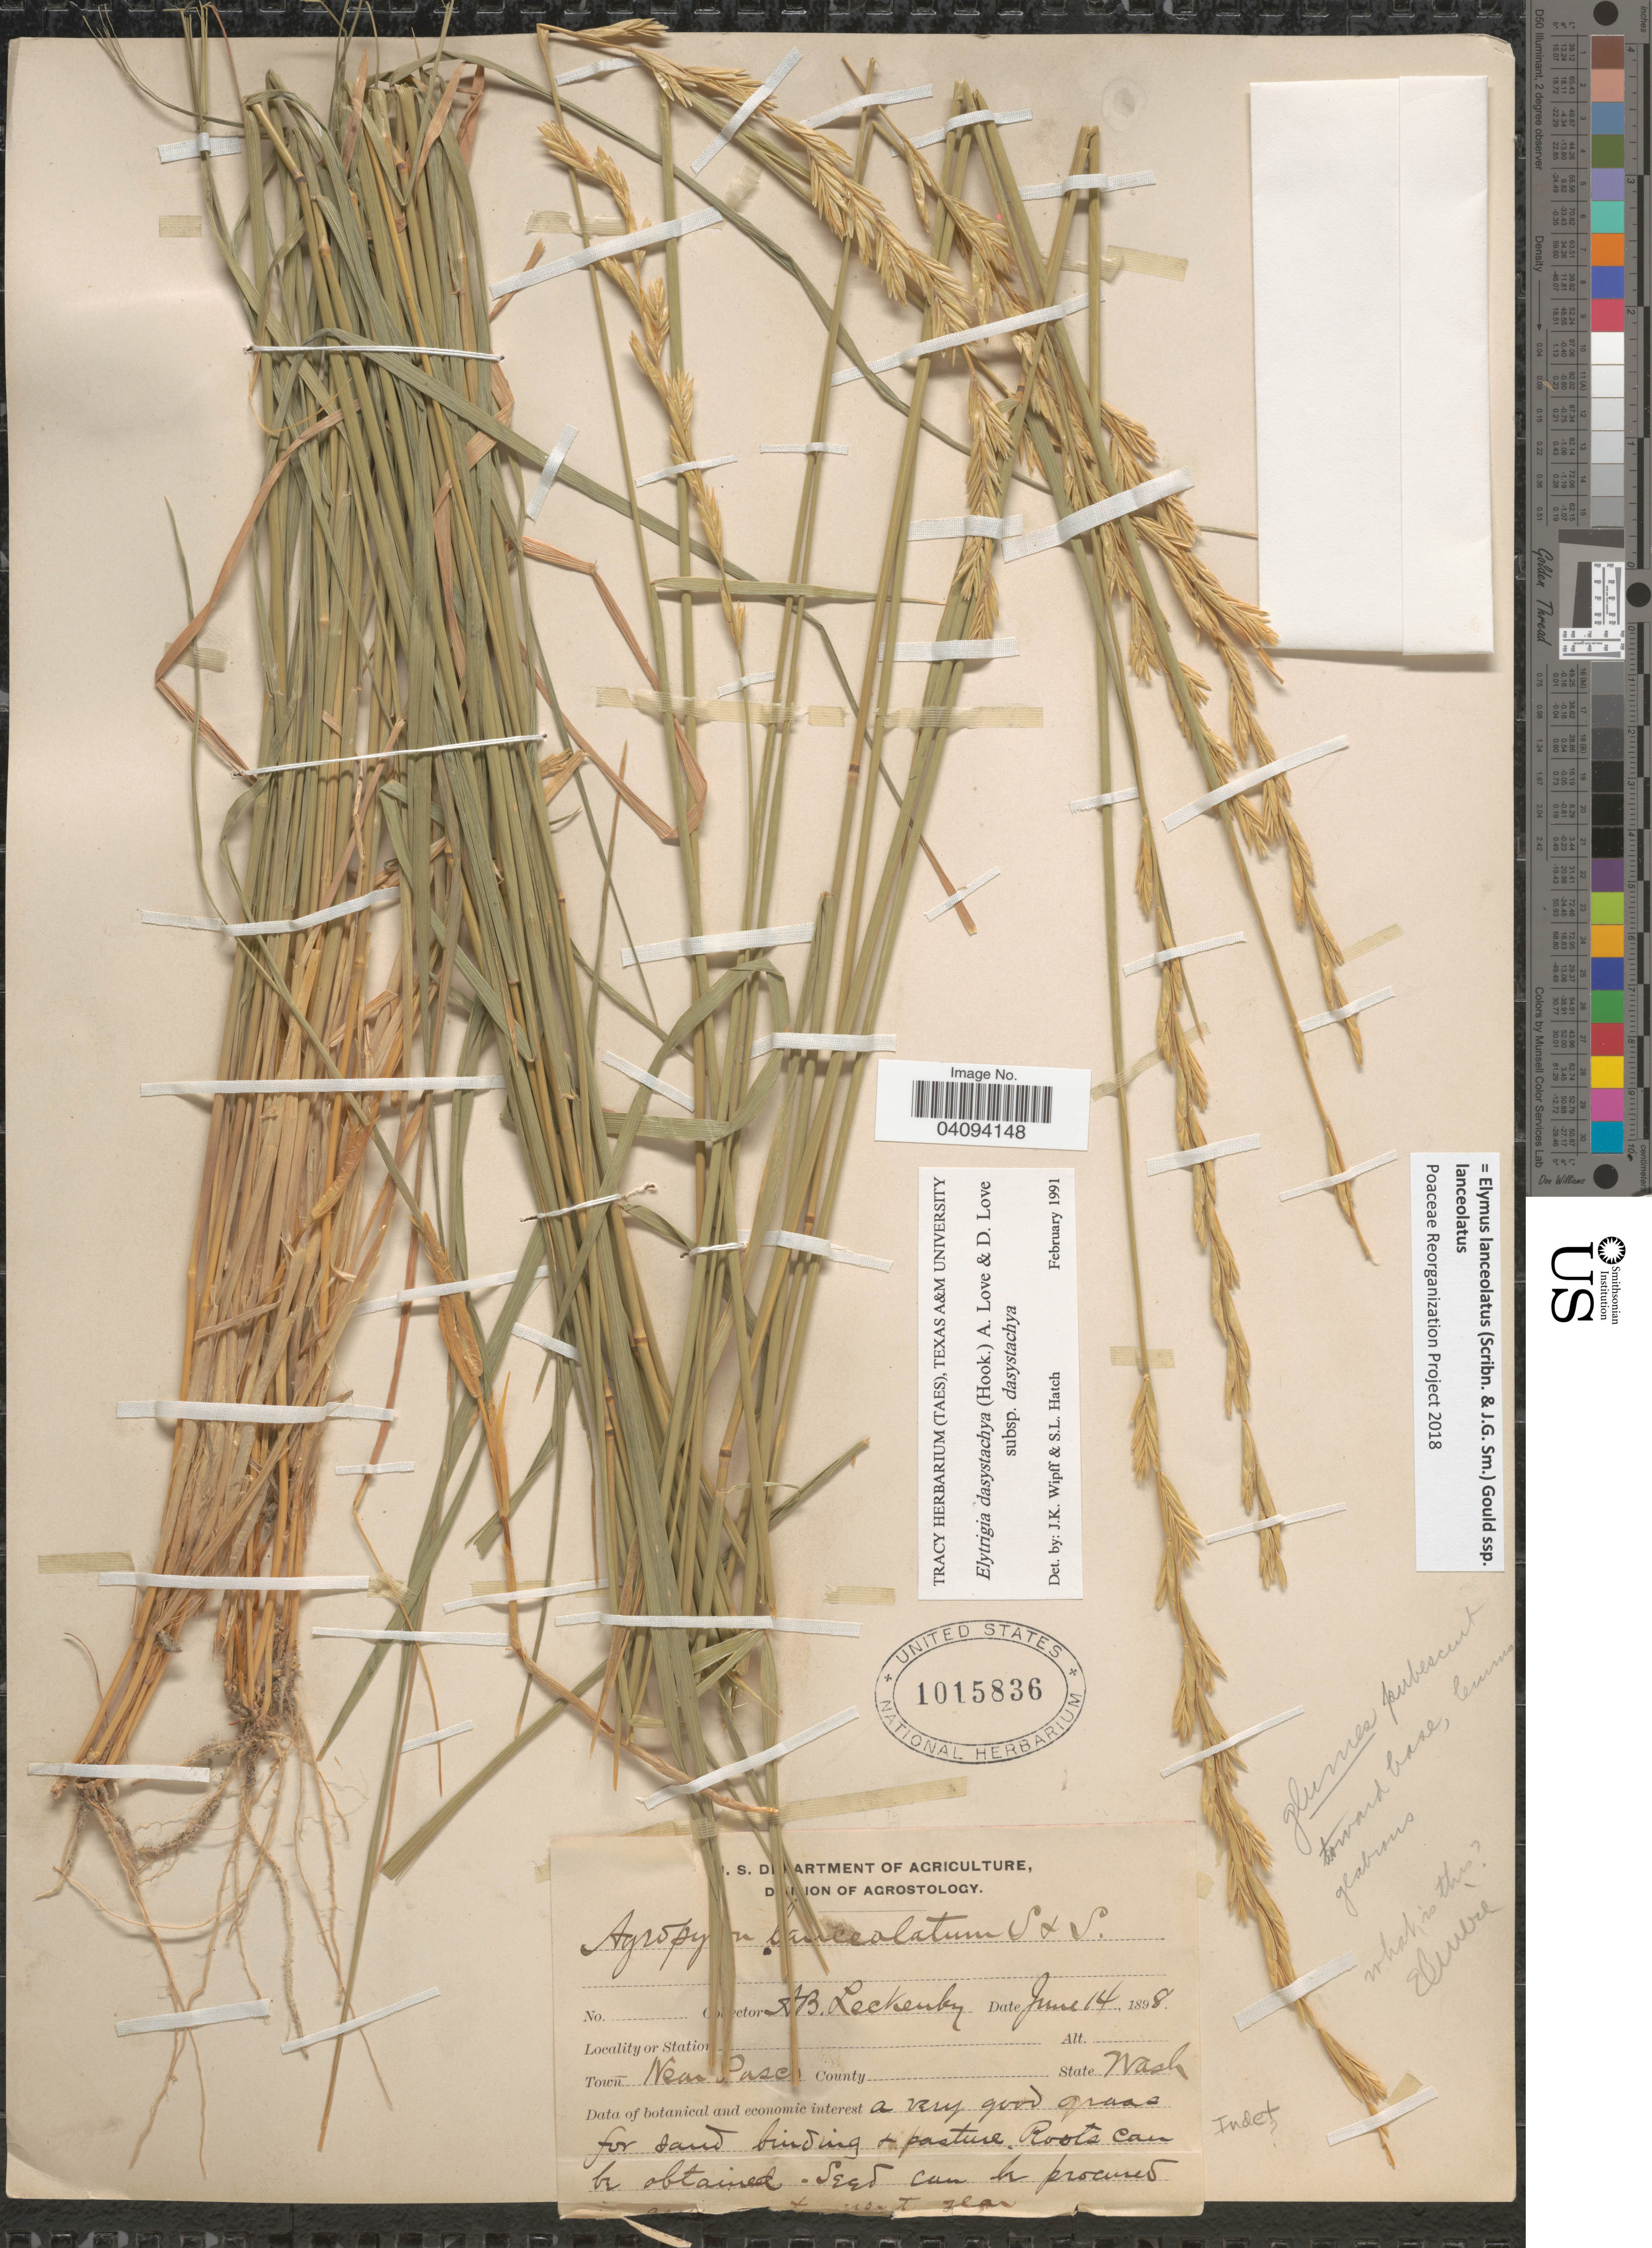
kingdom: Plantae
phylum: Tracheophyta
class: Liliopsida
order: Poales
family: Poaceae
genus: Elymus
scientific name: Elymus lanceolatus subsp. lanceolatus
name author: (Scribn. & J.G. Sm.) Gould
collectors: A. Leckenby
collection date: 1898-06-14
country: United States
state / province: Washington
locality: Town near Pasco.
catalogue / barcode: US 1015836